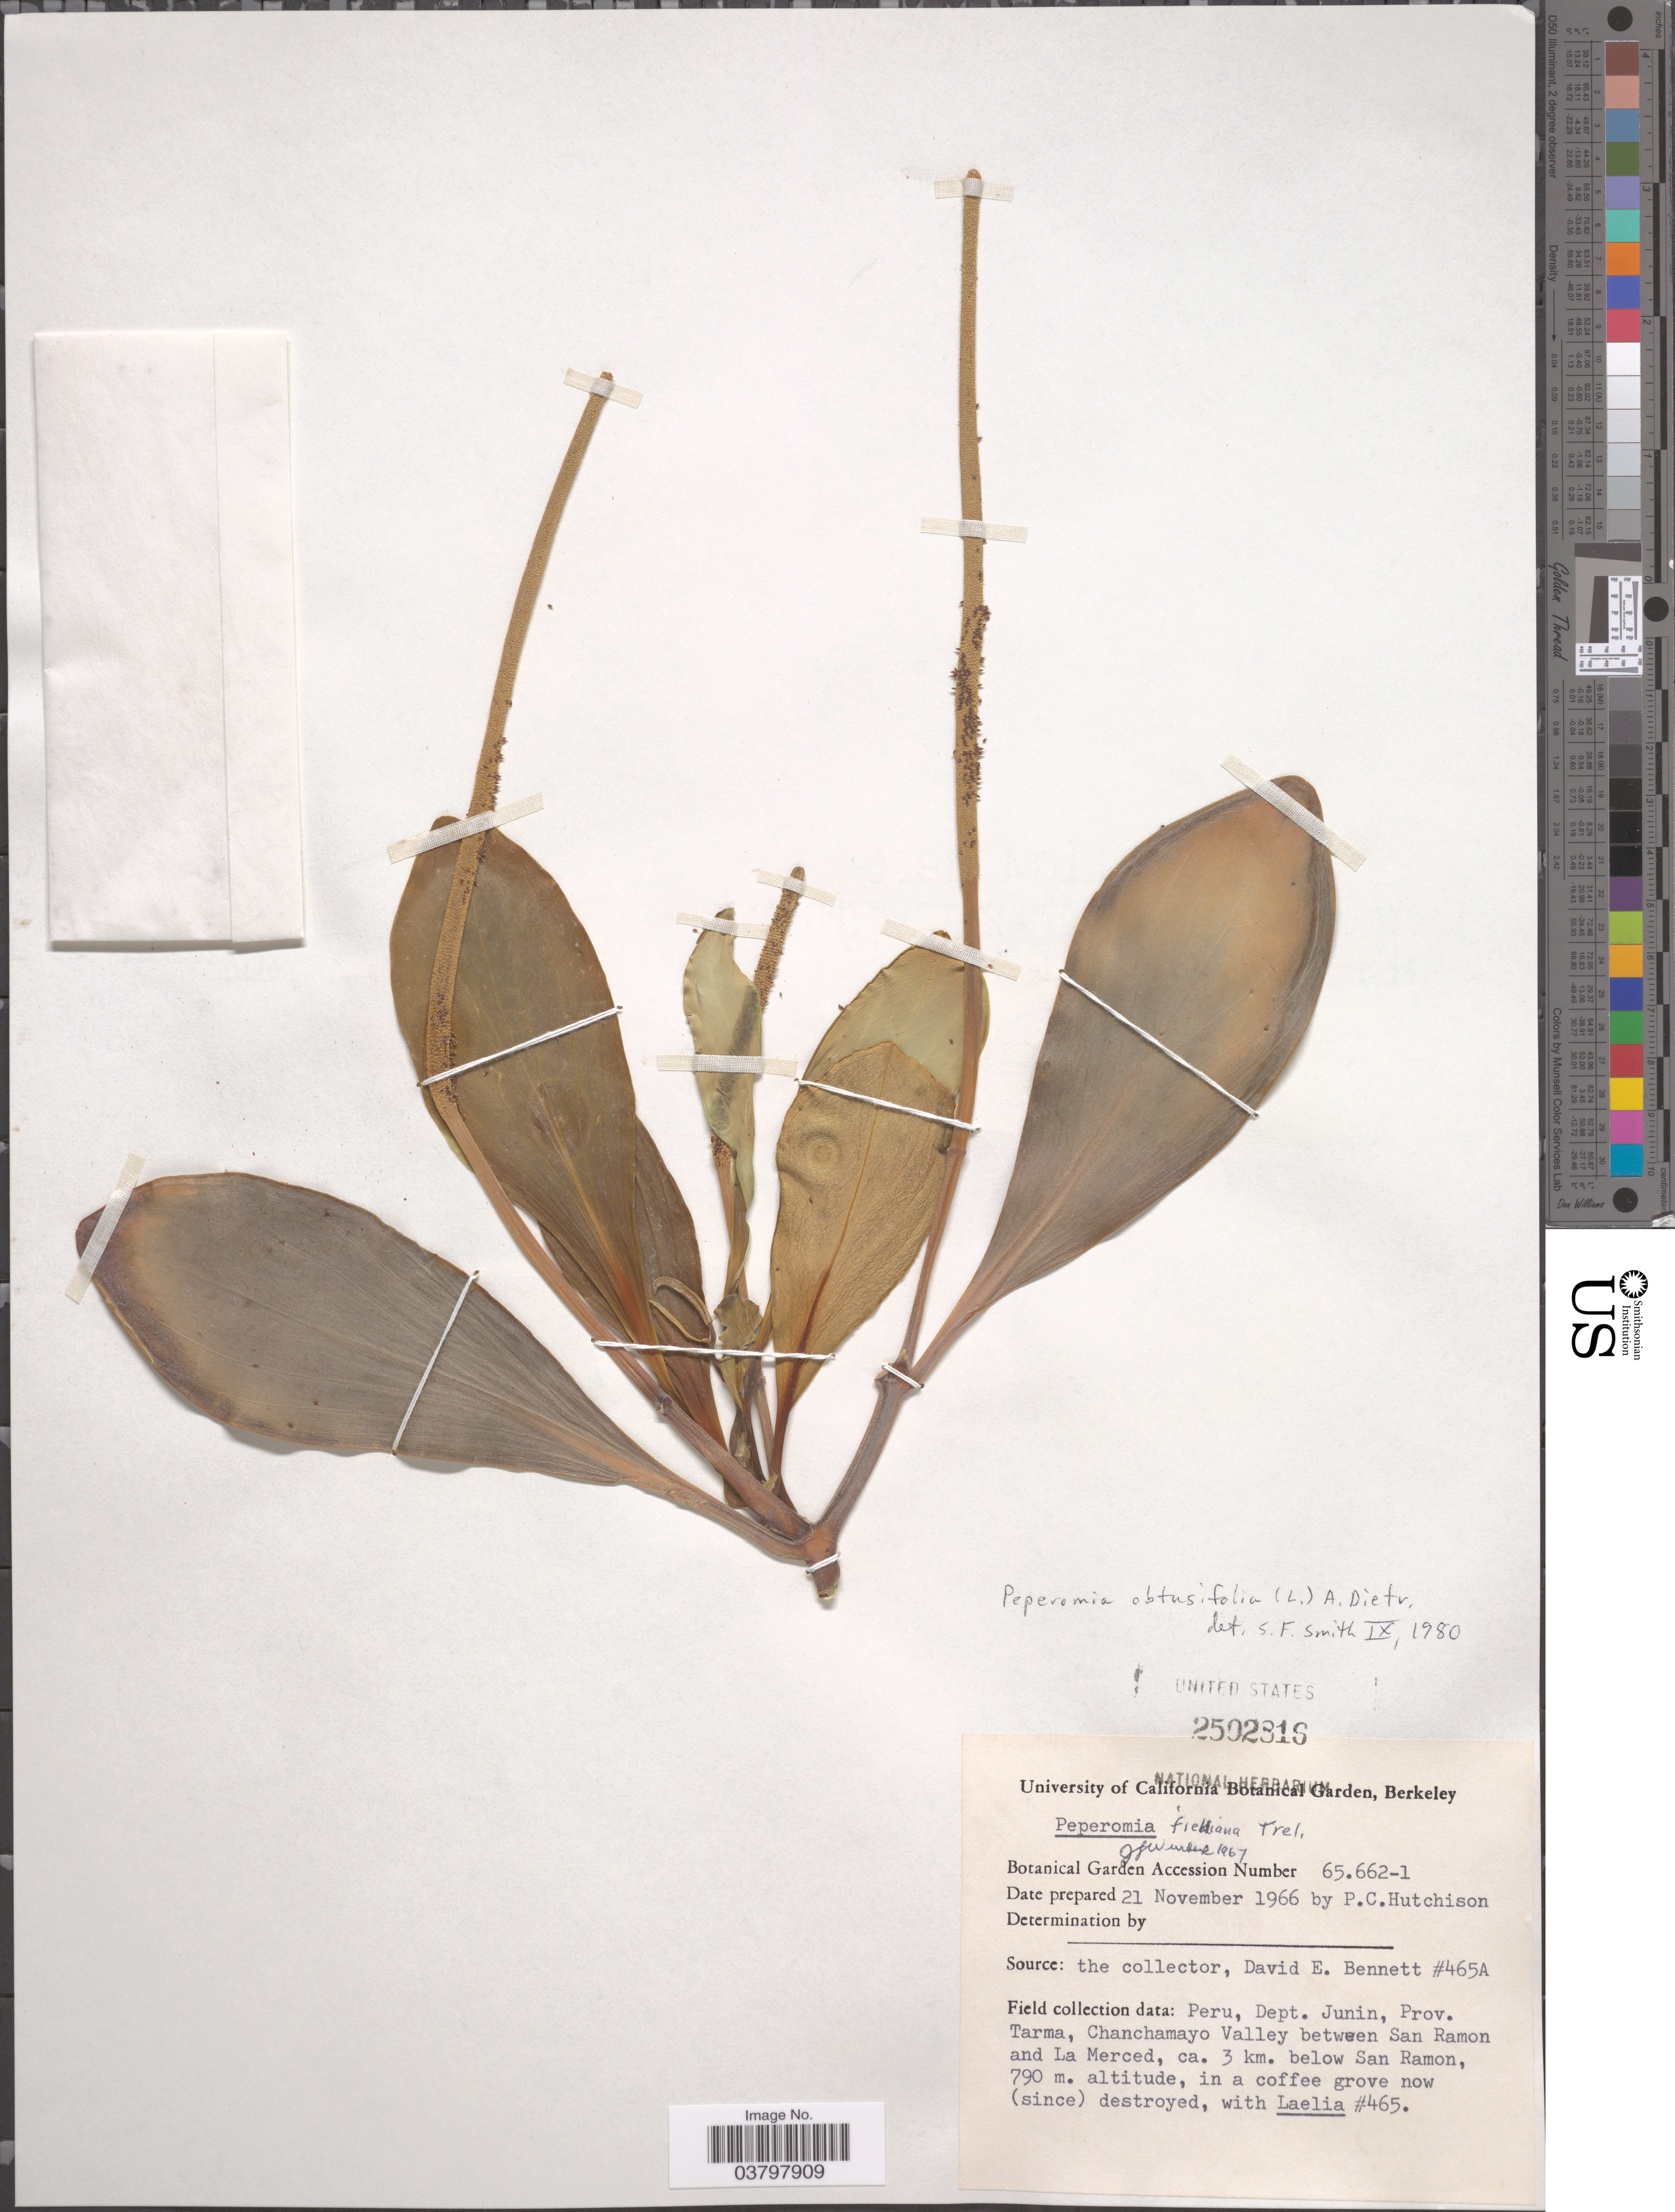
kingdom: Plantae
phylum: Tracheophyta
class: Magnoliopsida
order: Piperales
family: Piperaceae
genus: Peperomia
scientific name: Peperomia obtusifolia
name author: (L.) A. Dietr.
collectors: P. C. Hutchison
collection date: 1966-11-21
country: United States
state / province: California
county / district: Alameda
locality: University of California Botanical Garden, Berkeley.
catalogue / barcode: US 2502816